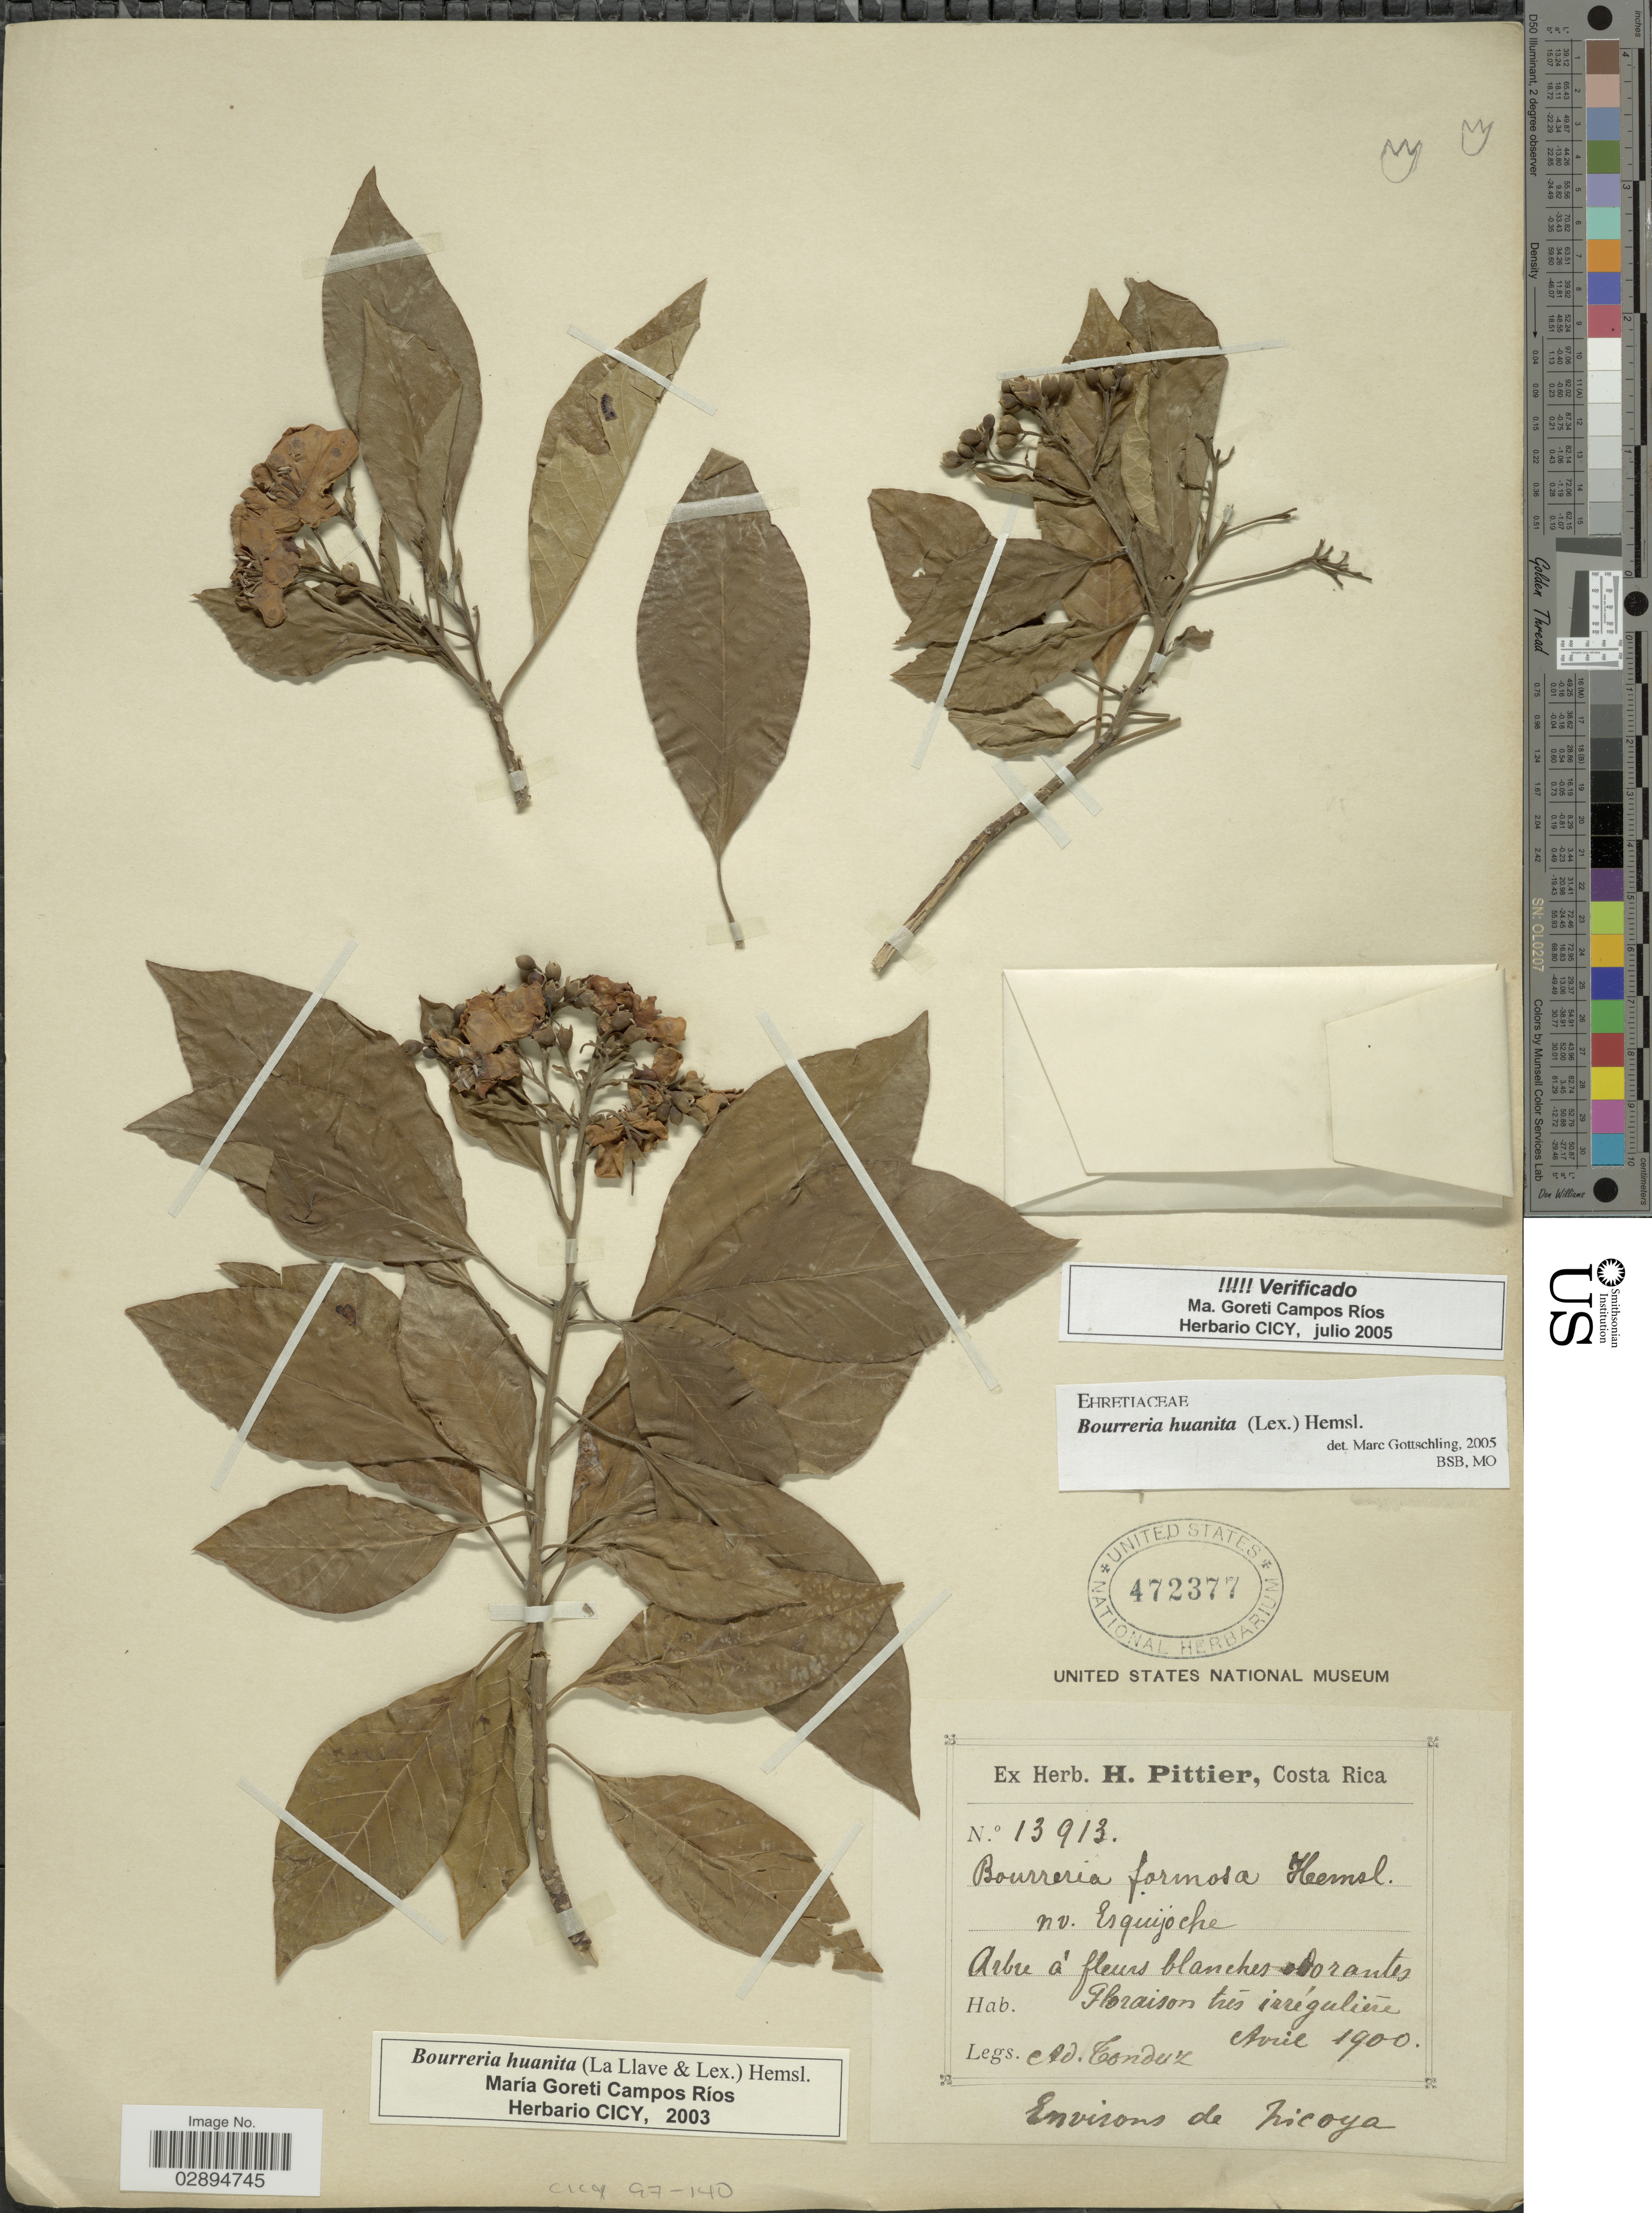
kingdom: Plantae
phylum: Tracheophyta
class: Magnoliopsida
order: Boraginales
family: Ehretiaceae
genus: Bourreria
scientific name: Bourreria huanita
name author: (Lex.) Hemsl.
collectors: A. Tonduz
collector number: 13913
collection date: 1900-04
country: Costa Rica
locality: Environs de Nicoya.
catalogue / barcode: US 472377